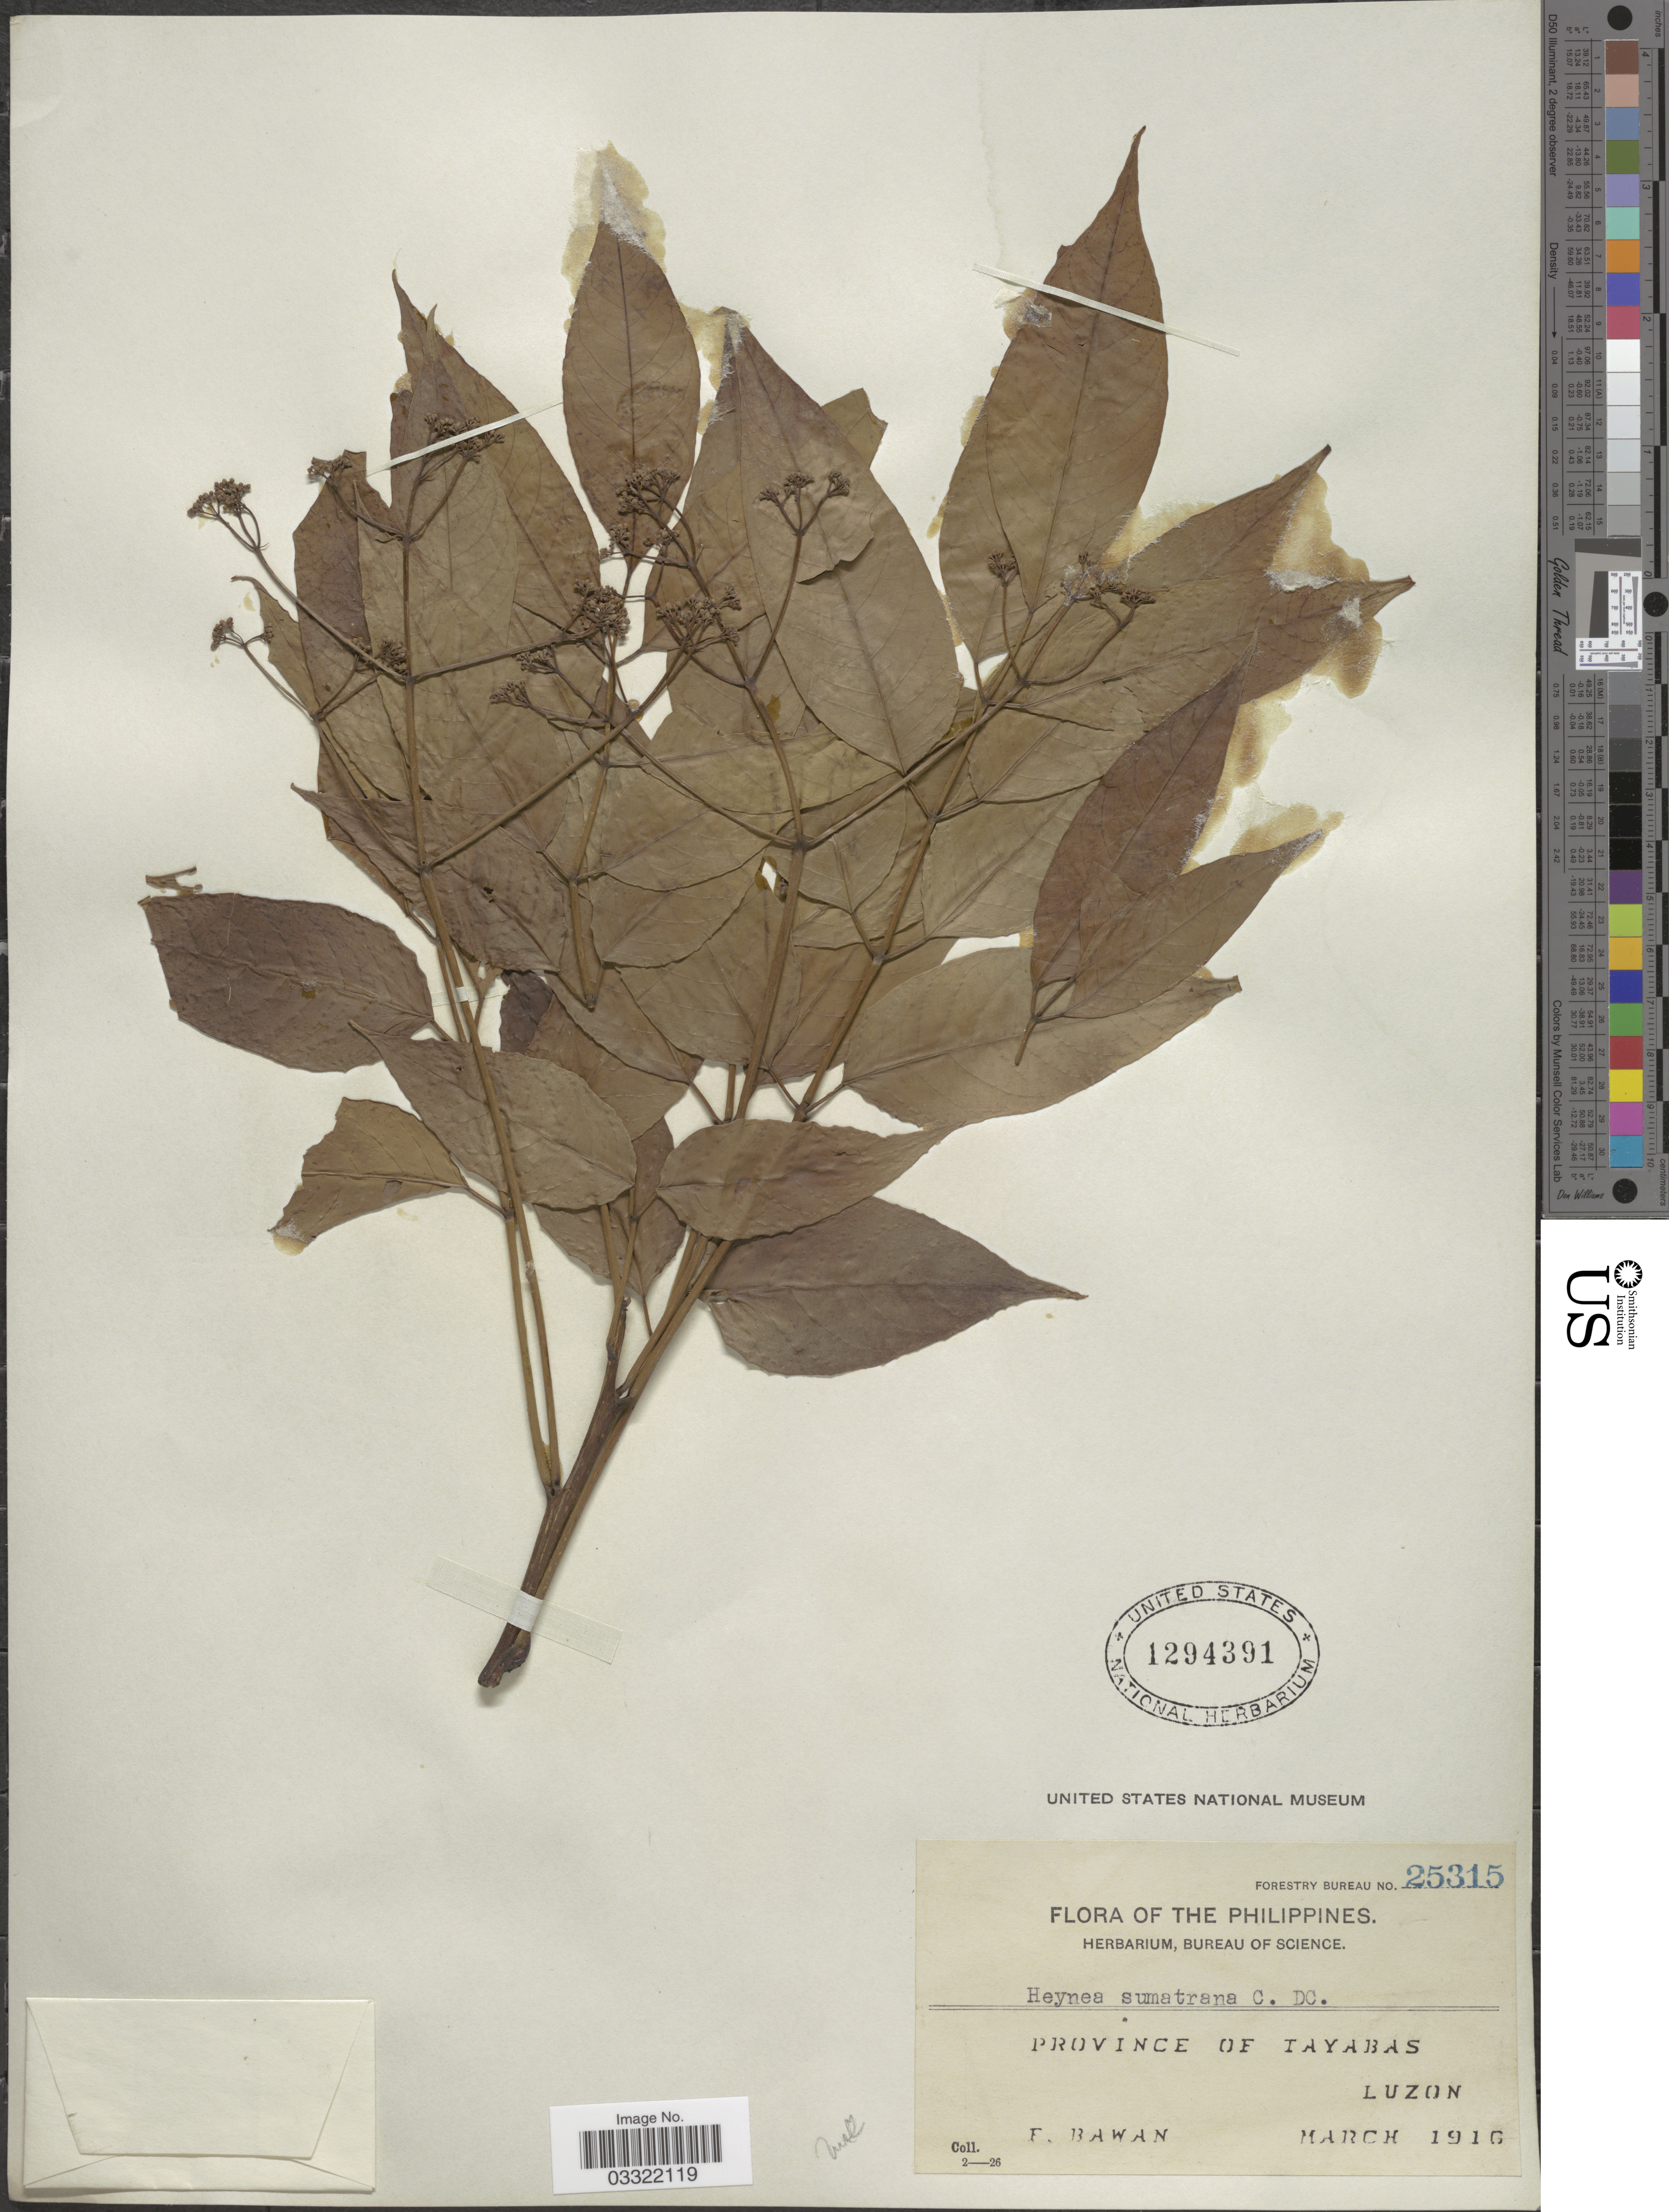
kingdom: Plantae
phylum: Tracheophyta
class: Magnoliopsida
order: Sapindales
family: Meliaceae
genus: Heynea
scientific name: Heynea sumatrana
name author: Mig.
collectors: F. Bawan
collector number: Forestry Bureau 25315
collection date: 1916-03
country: Philippines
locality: Province of Tayabas. Luzon.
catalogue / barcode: US 1294391